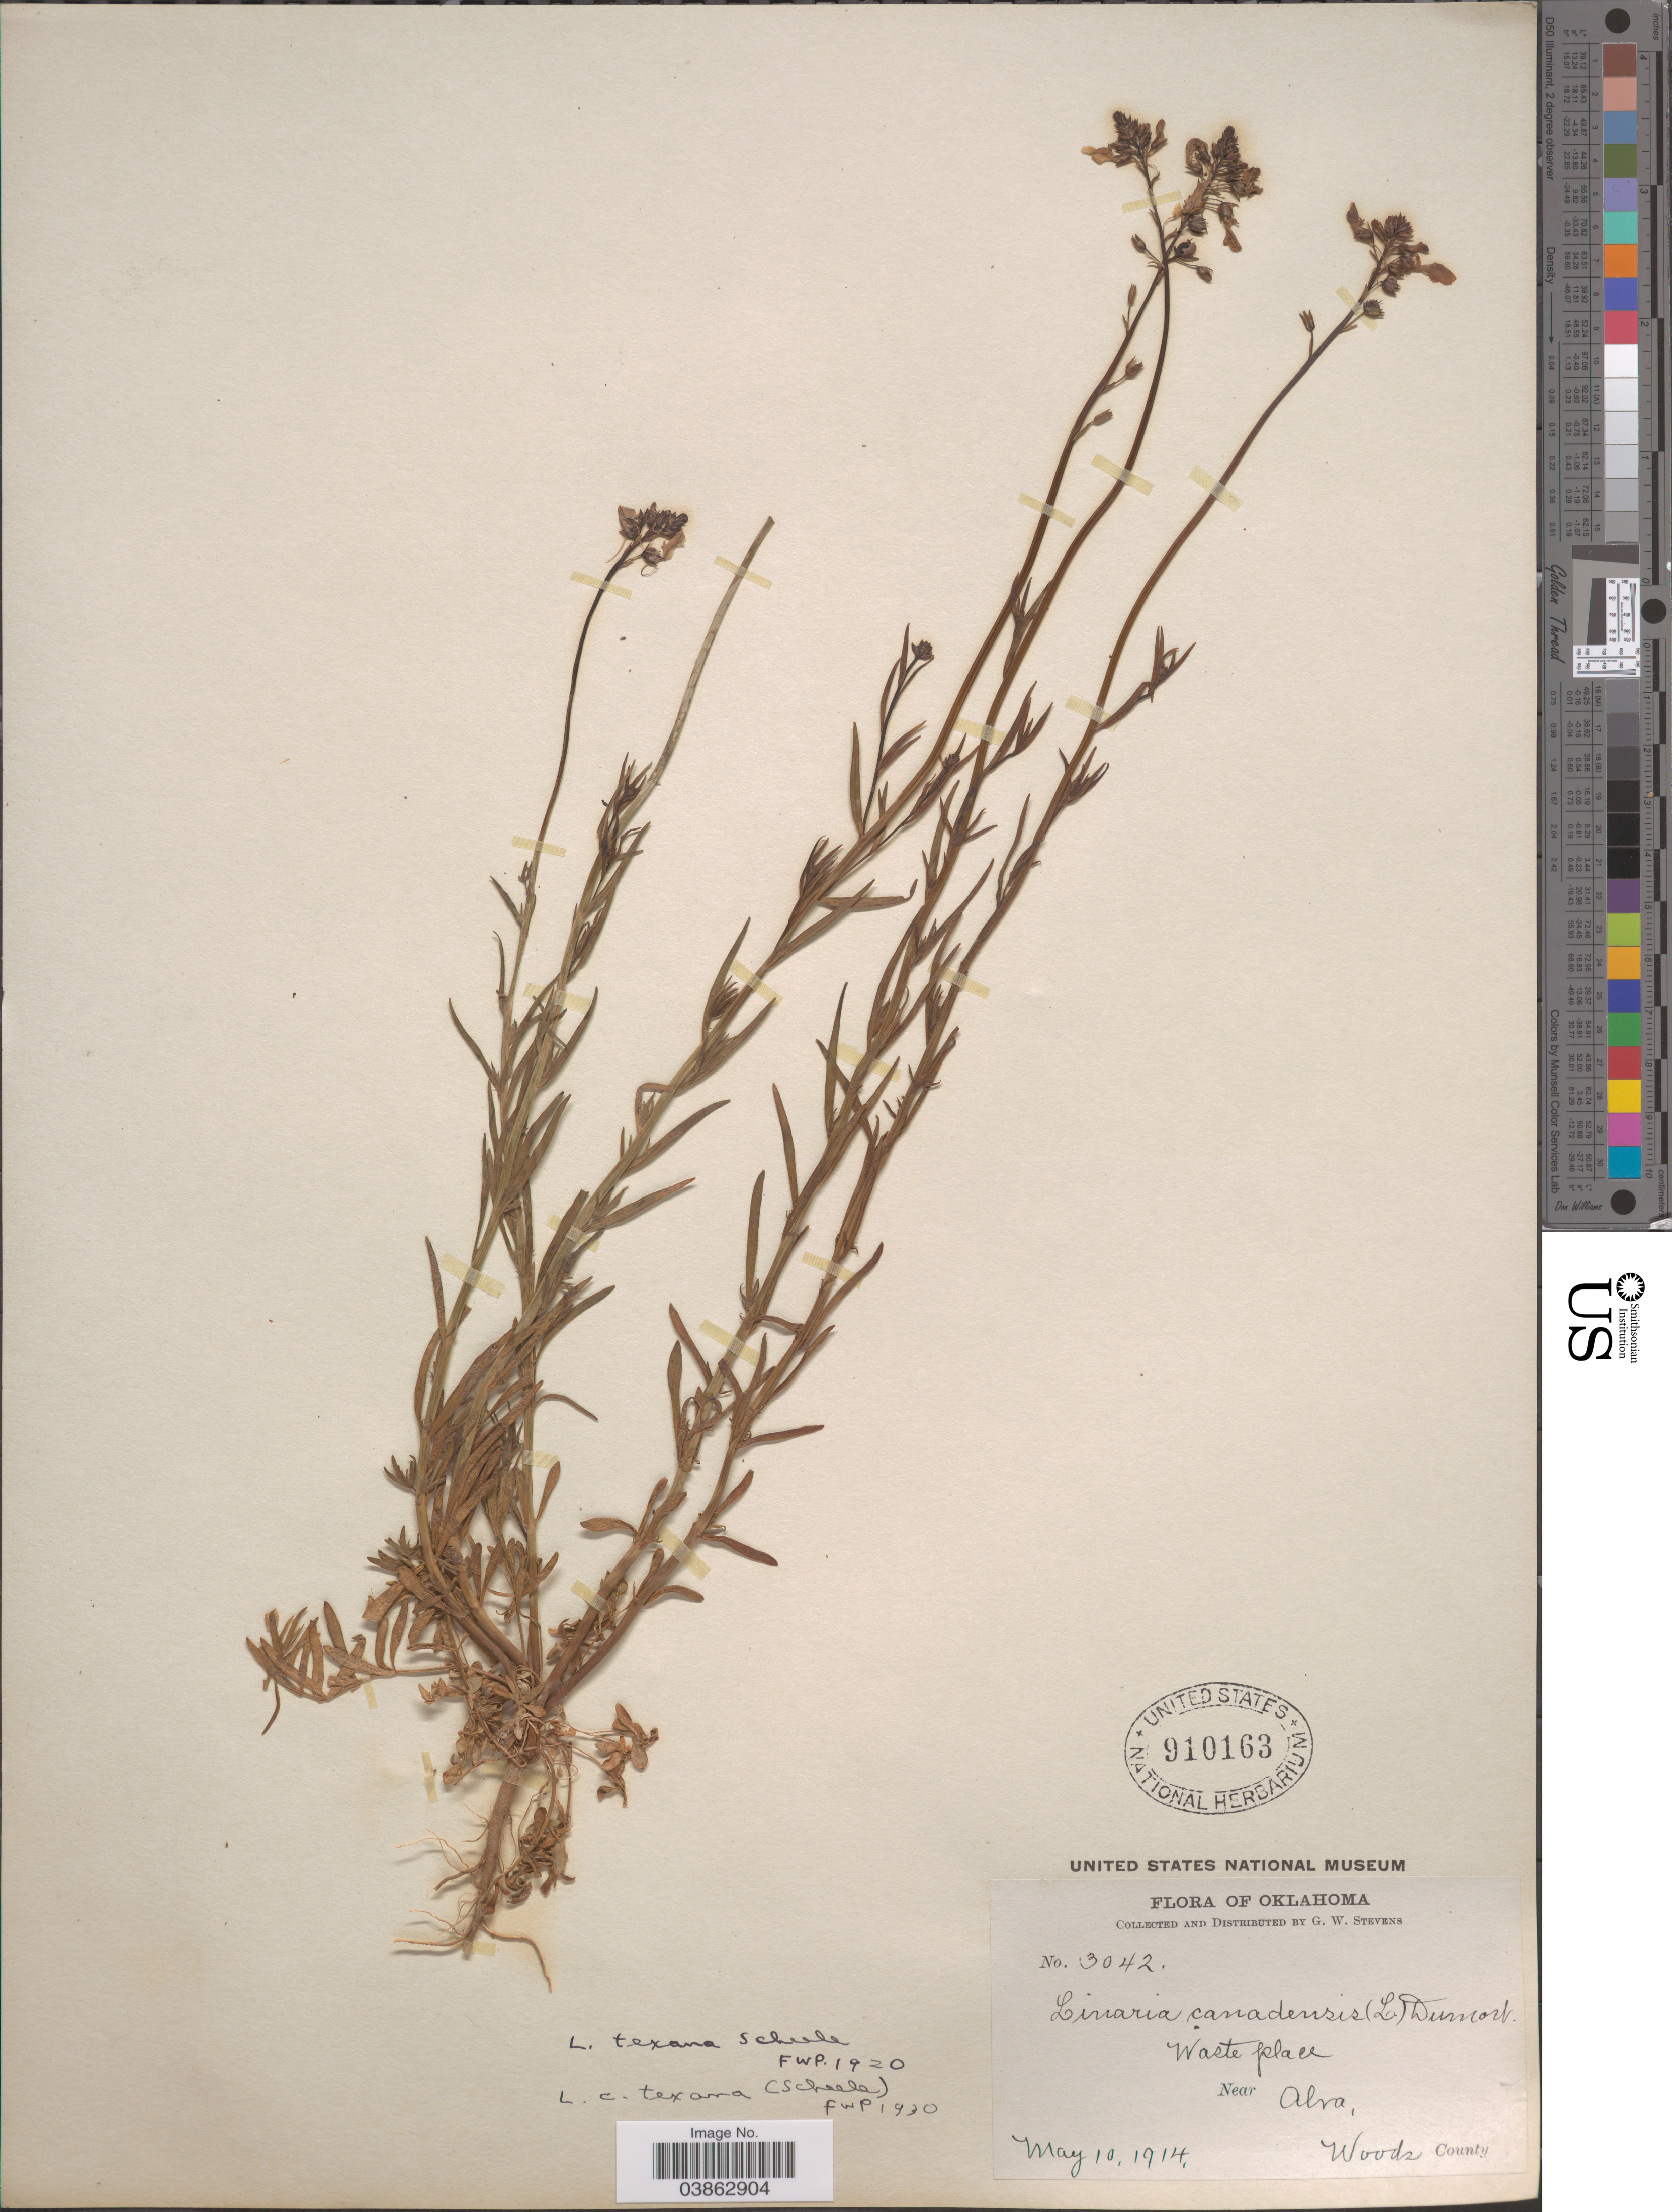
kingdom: Plantae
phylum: Tracheophyta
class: Magnoliopsida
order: Lamiales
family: Plantaginaceae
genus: Linaria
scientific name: Linaria texana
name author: Scheele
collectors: G. W. Stevens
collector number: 3042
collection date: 1914-05-10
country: United States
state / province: Oklahoma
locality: Waste place. Near Alva, Woods County.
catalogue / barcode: US 910163